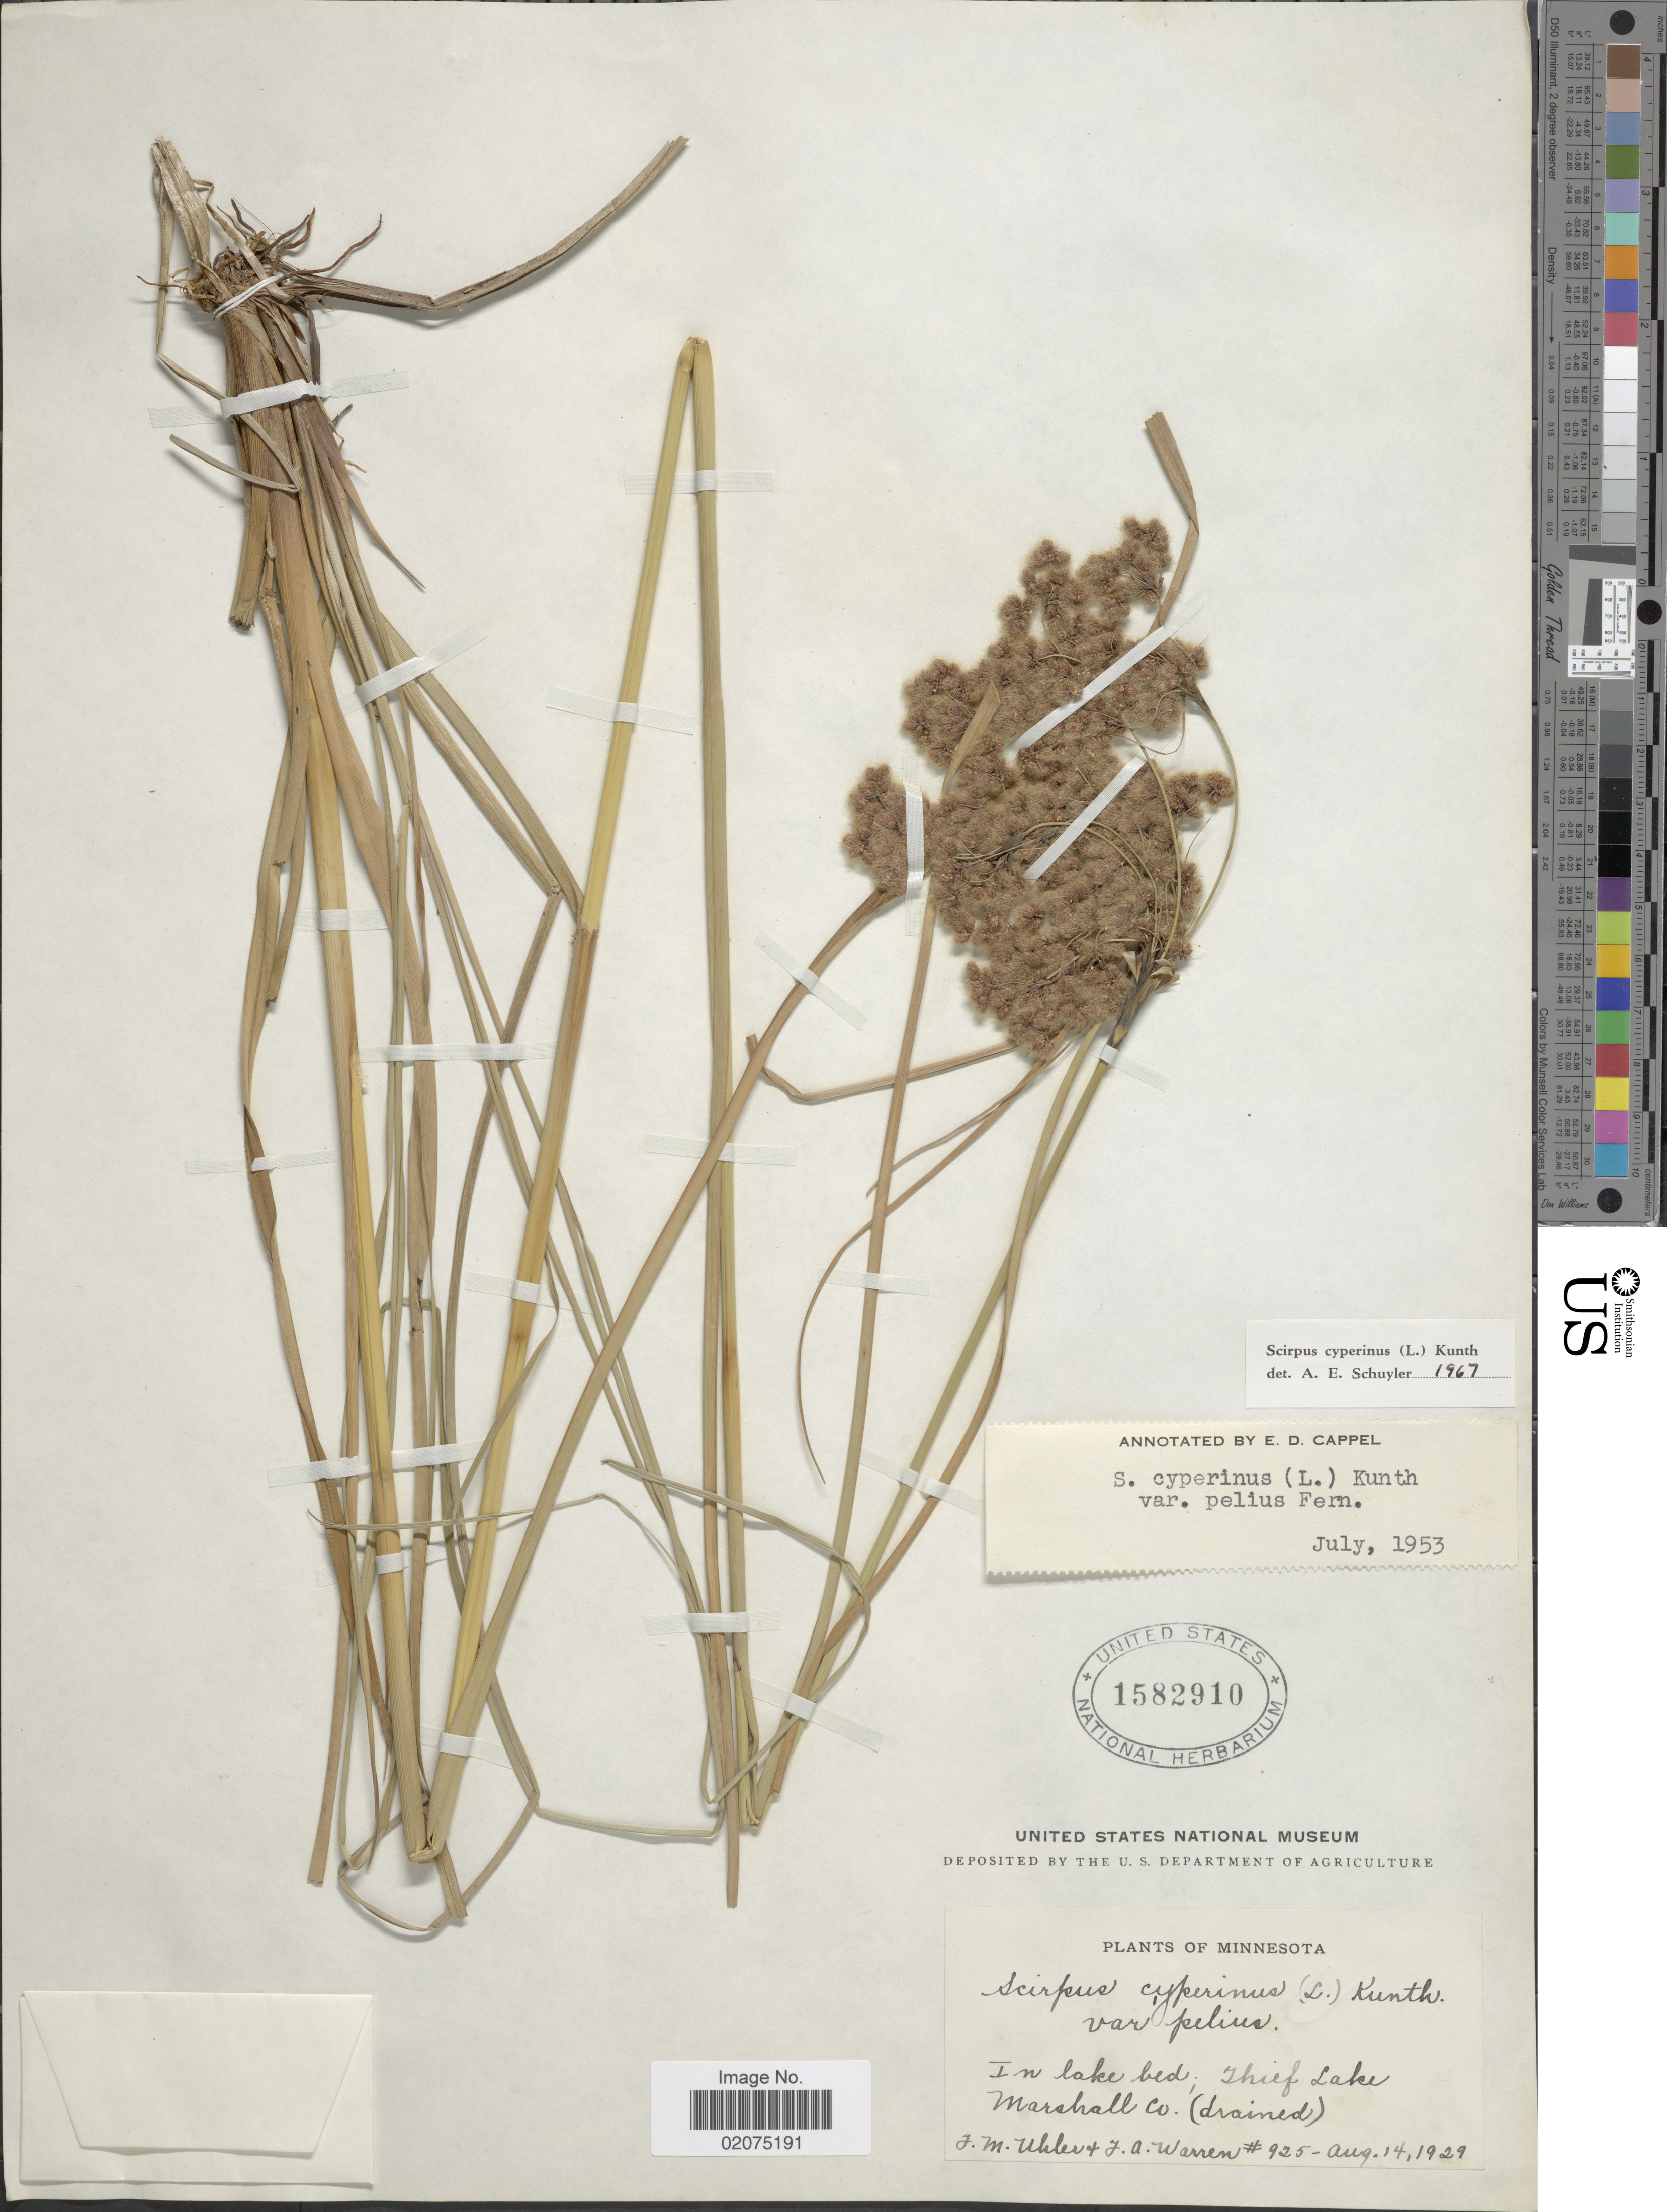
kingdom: Plantae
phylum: Tracheophyta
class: Liliopsida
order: Poales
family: Cyperaceae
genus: Scirpus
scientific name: Scirpus cyperinus (L.) Kunth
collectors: F. M. Uhler & F. Warren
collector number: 925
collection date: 1929-08-14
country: United States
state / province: Minnesota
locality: Thief Lake, Marshall Co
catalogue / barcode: US 1582910